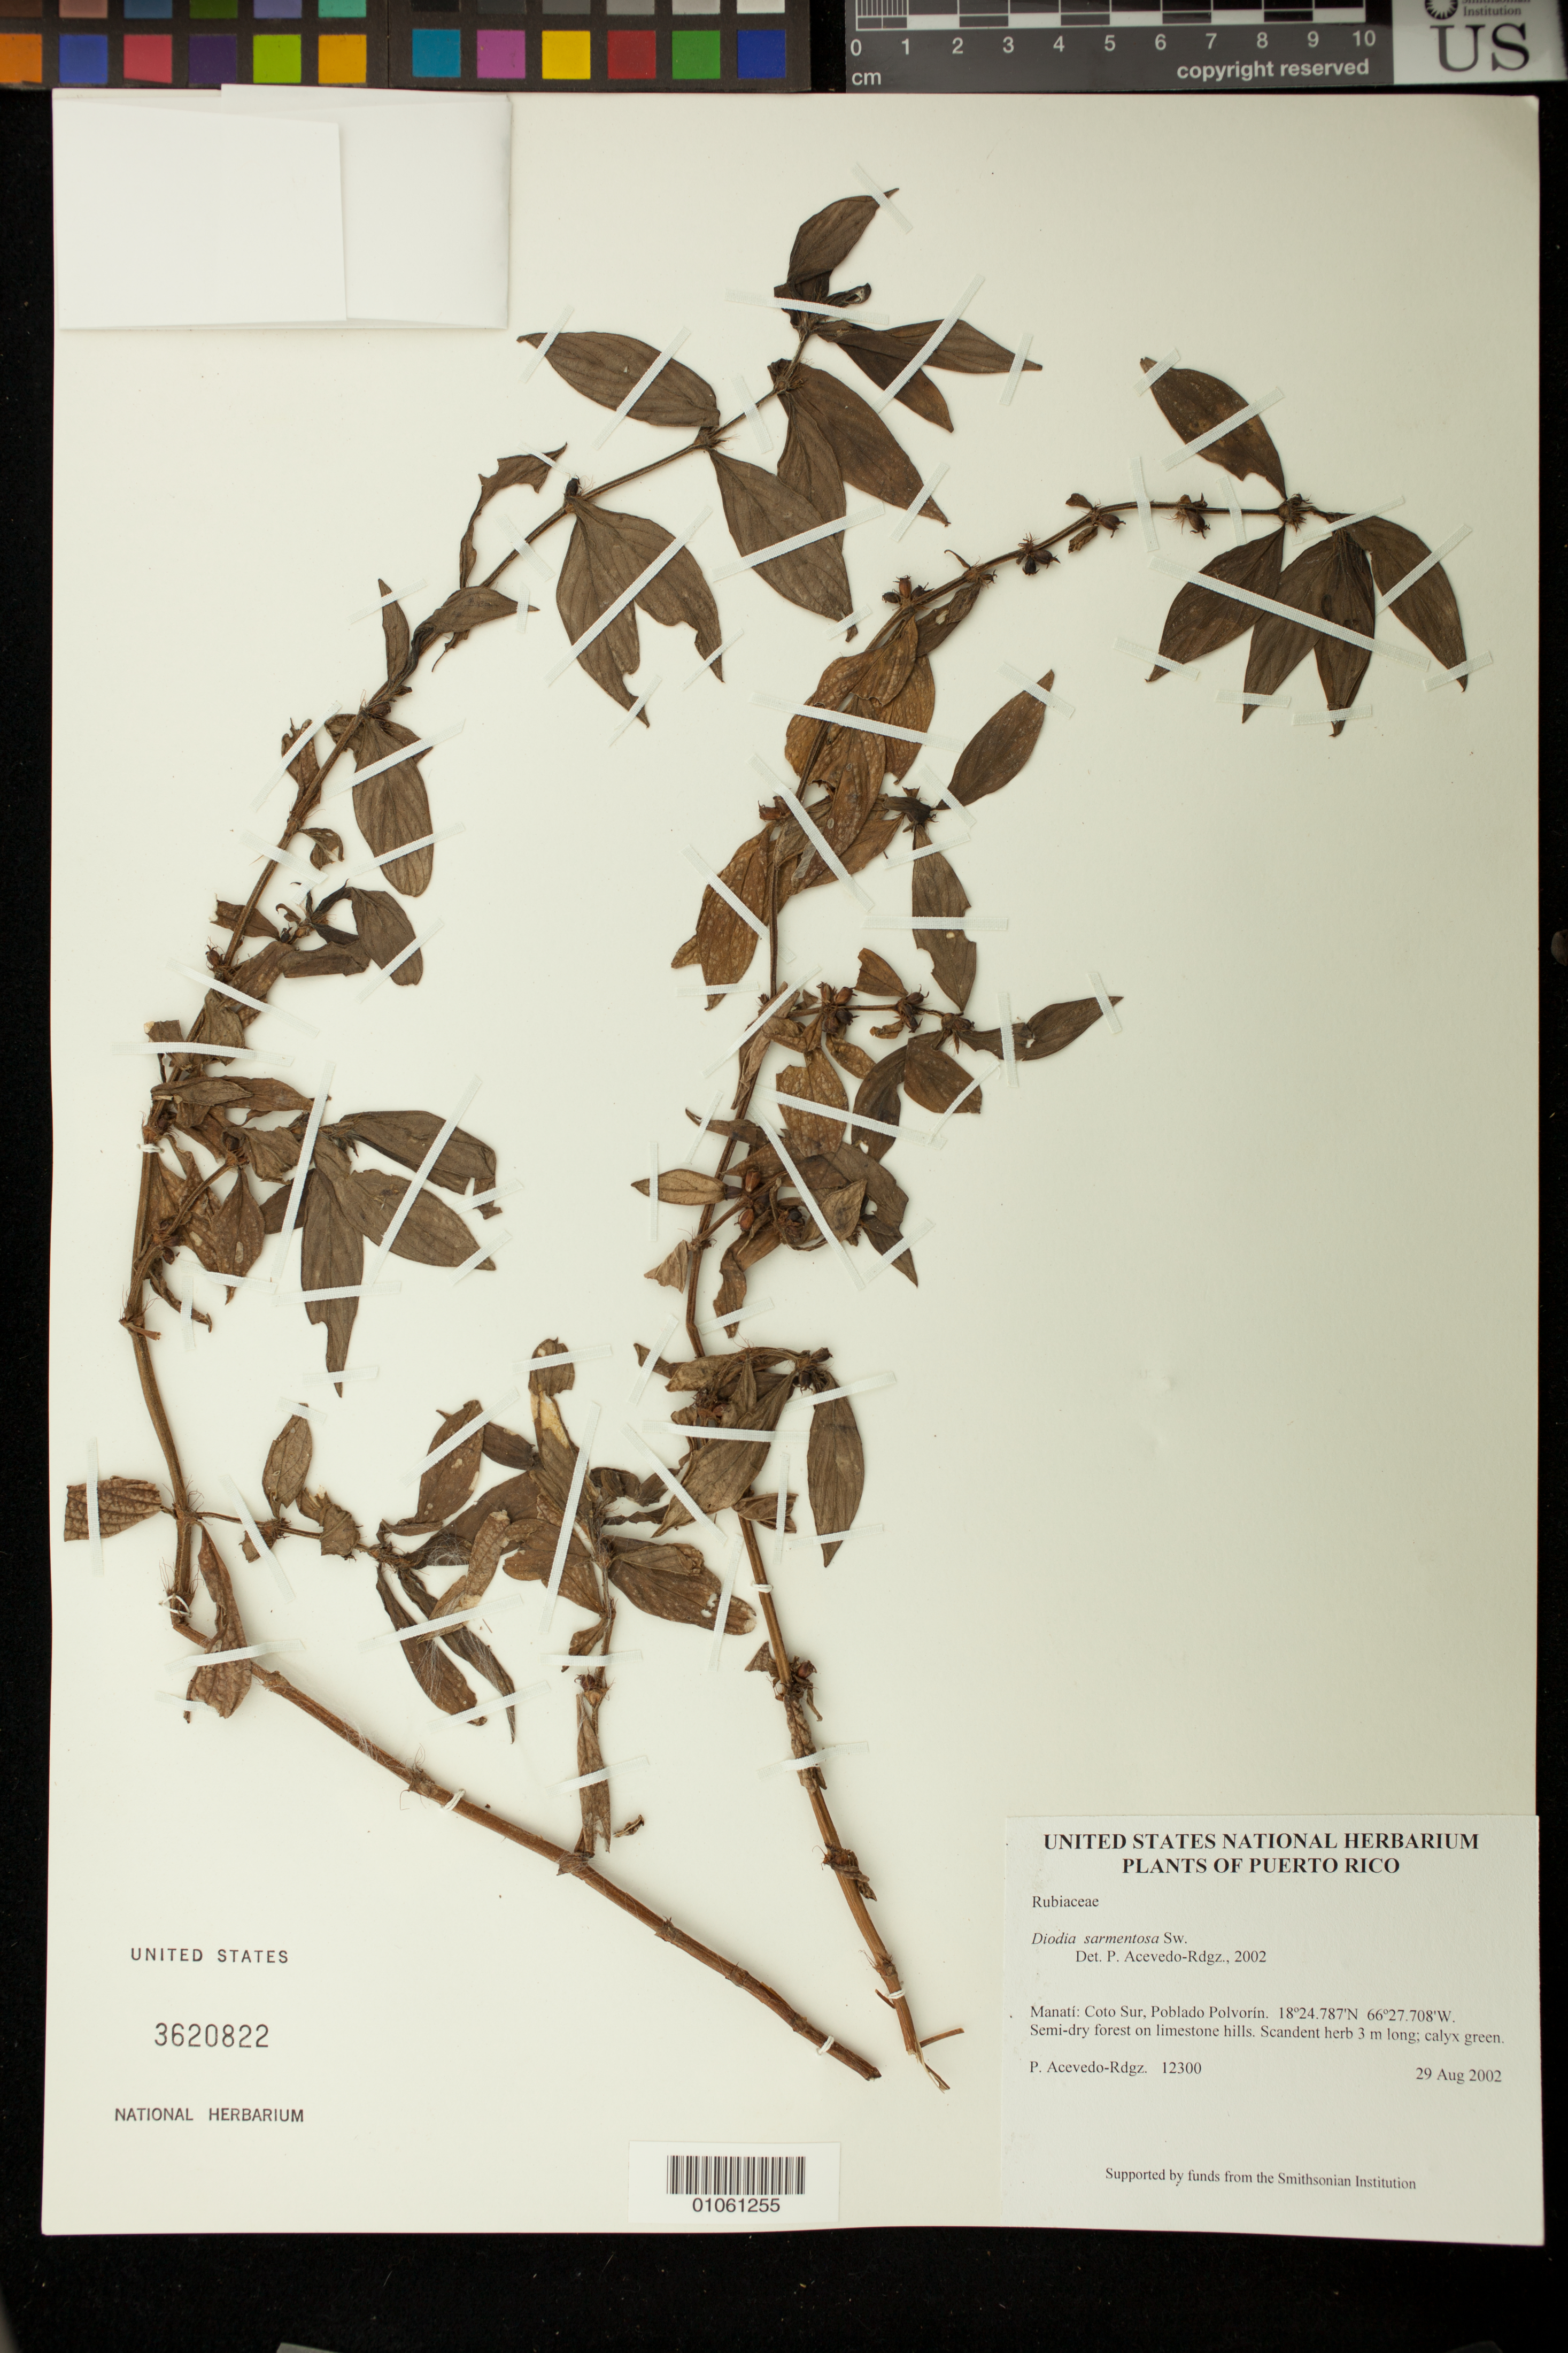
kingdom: Plantae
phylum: Tracheophyta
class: Magnoliopsida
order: Gentianales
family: Rubiaceae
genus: Diodia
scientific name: Diodia sarmentosa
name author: Sw.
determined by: Acevedo-Rodríguez, P., (BOT), Smithsonian Institution - National Museum of Natural History (UNITED STATES)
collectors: P. Acevedo-Rodr.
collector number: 12300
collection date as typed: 29 Aug 2002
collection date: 2002-08-29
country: Puerto Rico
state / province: Manatí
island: Puerto Rico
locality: Manatí: Coto Sur, Poblado Polvorín.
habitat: Semi-dry forest on limestone hills.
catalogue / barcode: US 3620822